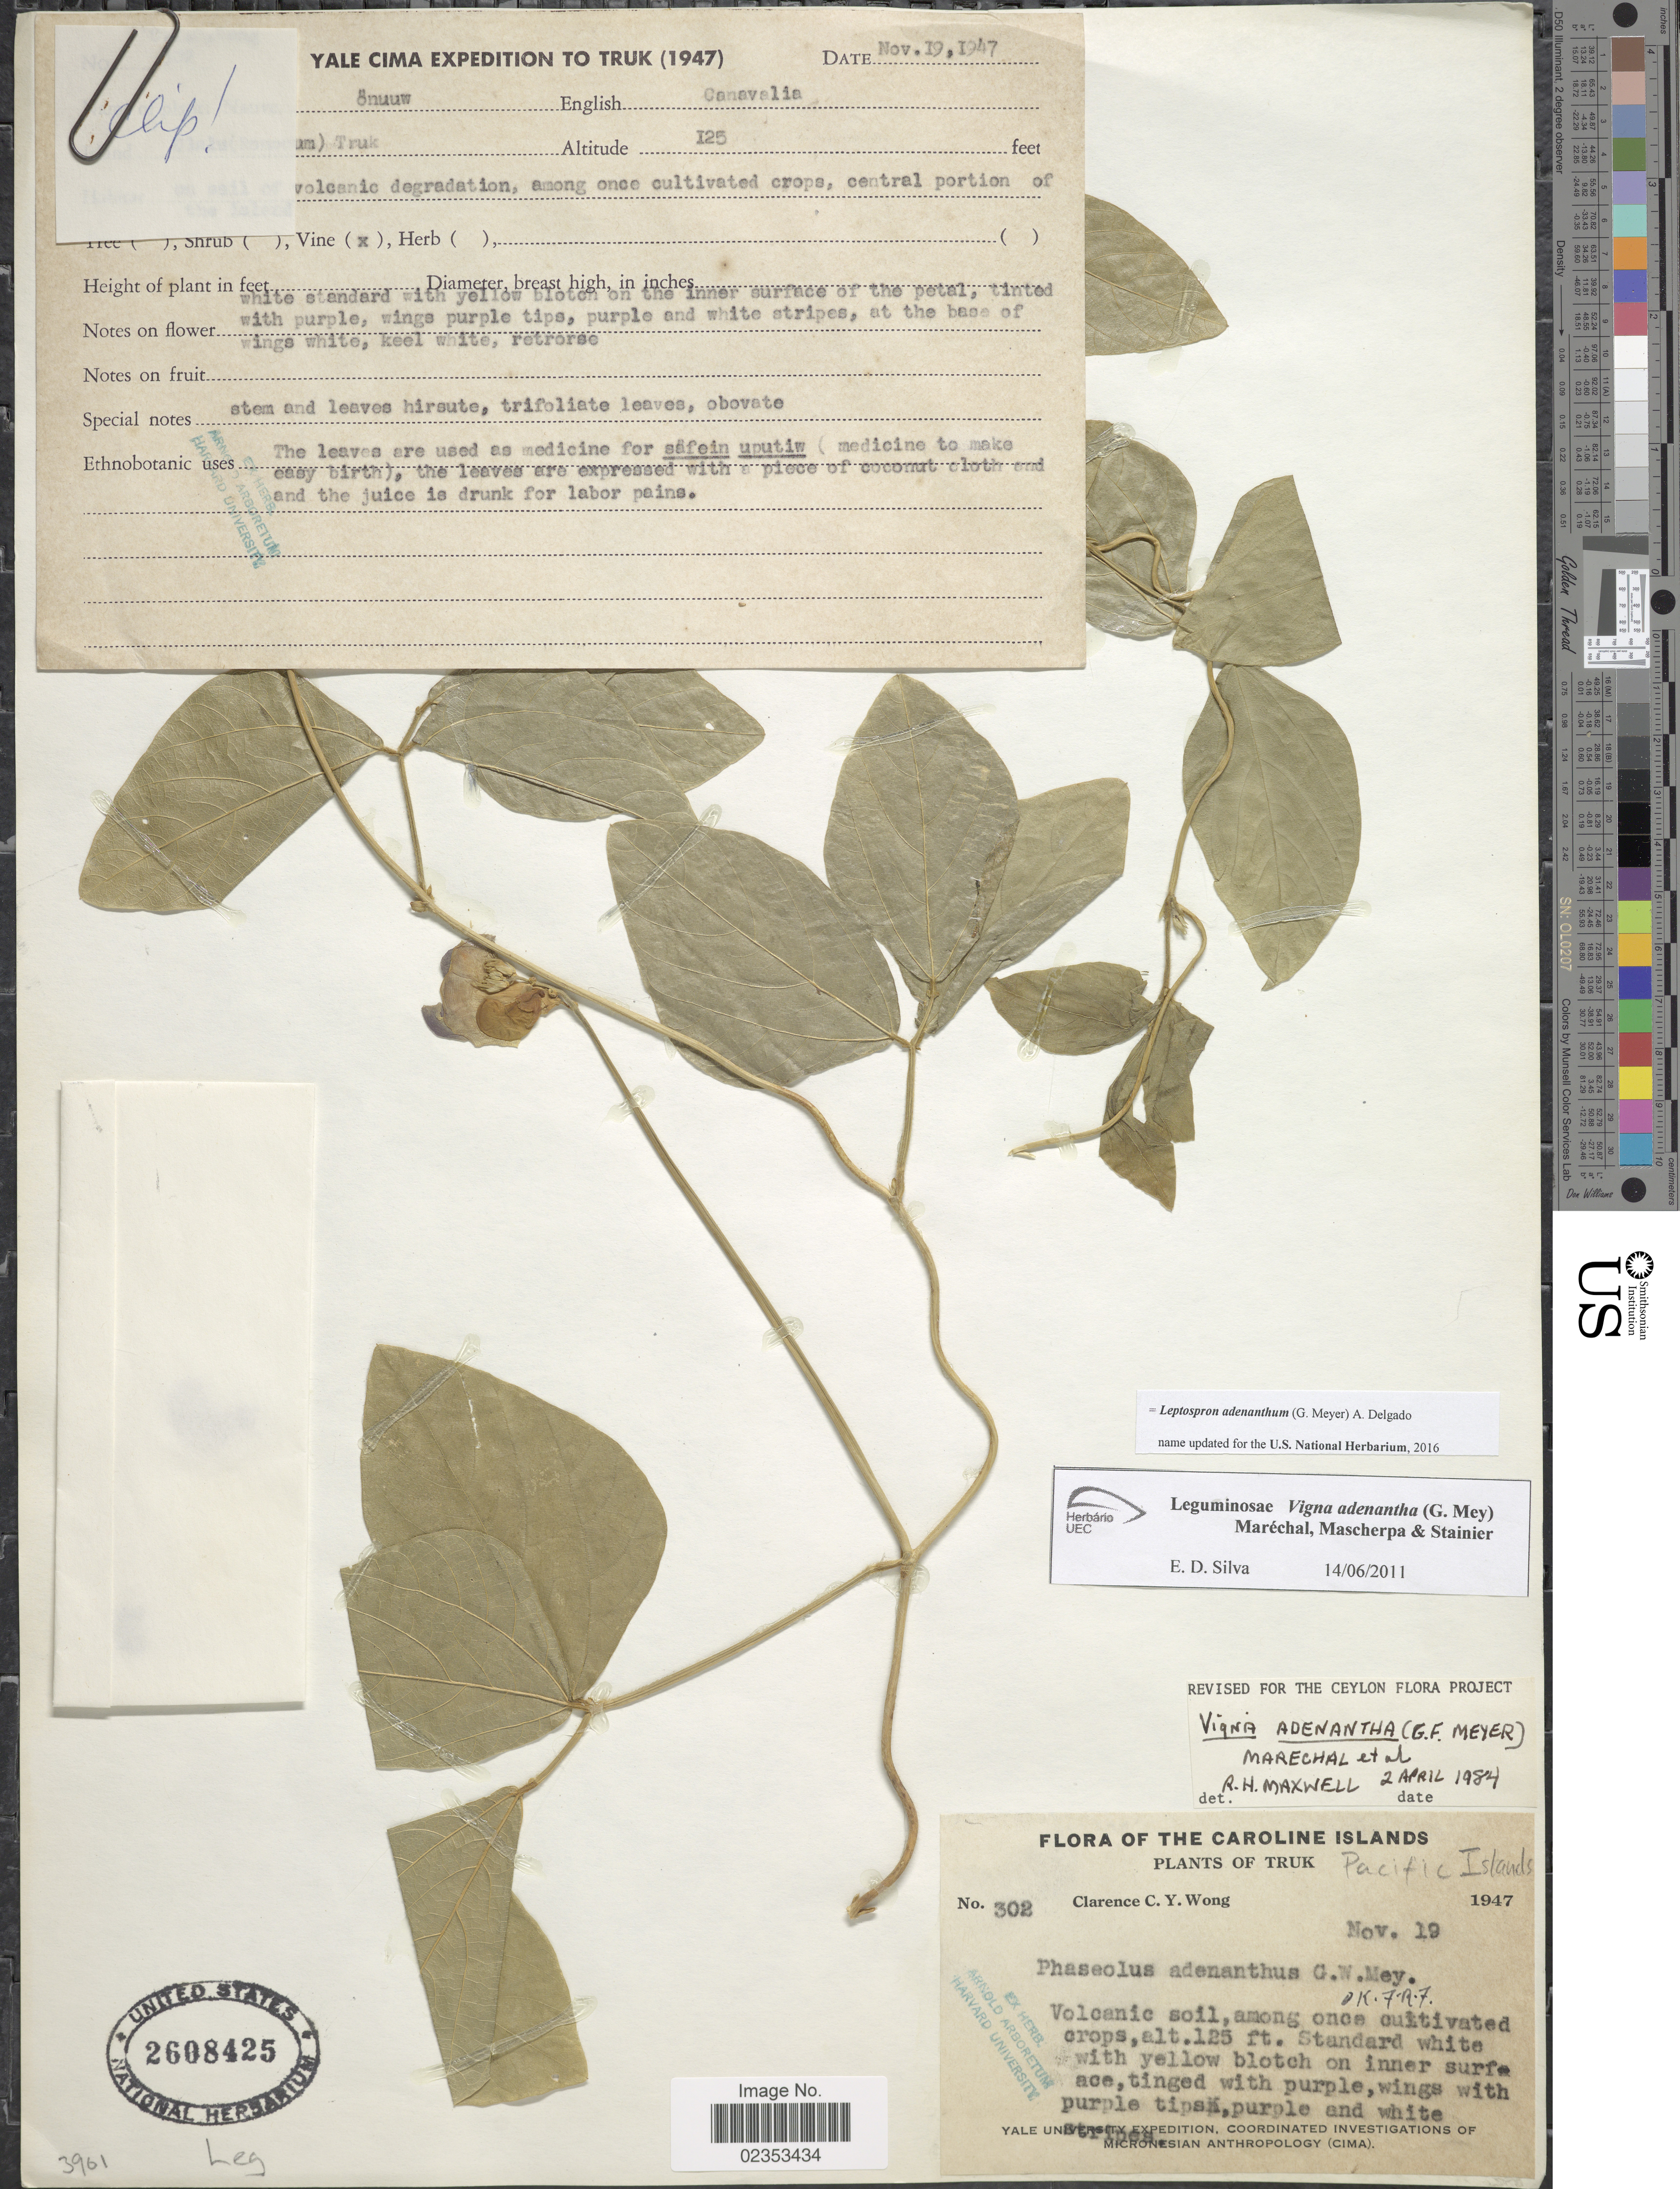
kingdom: Plantae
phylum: Tracheophyta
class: Magnoliopsida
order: Fabales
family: Fabaceae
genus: Leptospron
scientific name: Leptospron adenanthum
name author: (G. Mey.) A. Delgado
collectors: C. Y. C. Wong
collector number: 302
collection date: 1947-11-19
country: Micronesia, Federated States of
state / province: Truk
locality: The Caroline Islands. Volcanic soil, among once cultivated crops.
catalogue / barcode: US 2608425